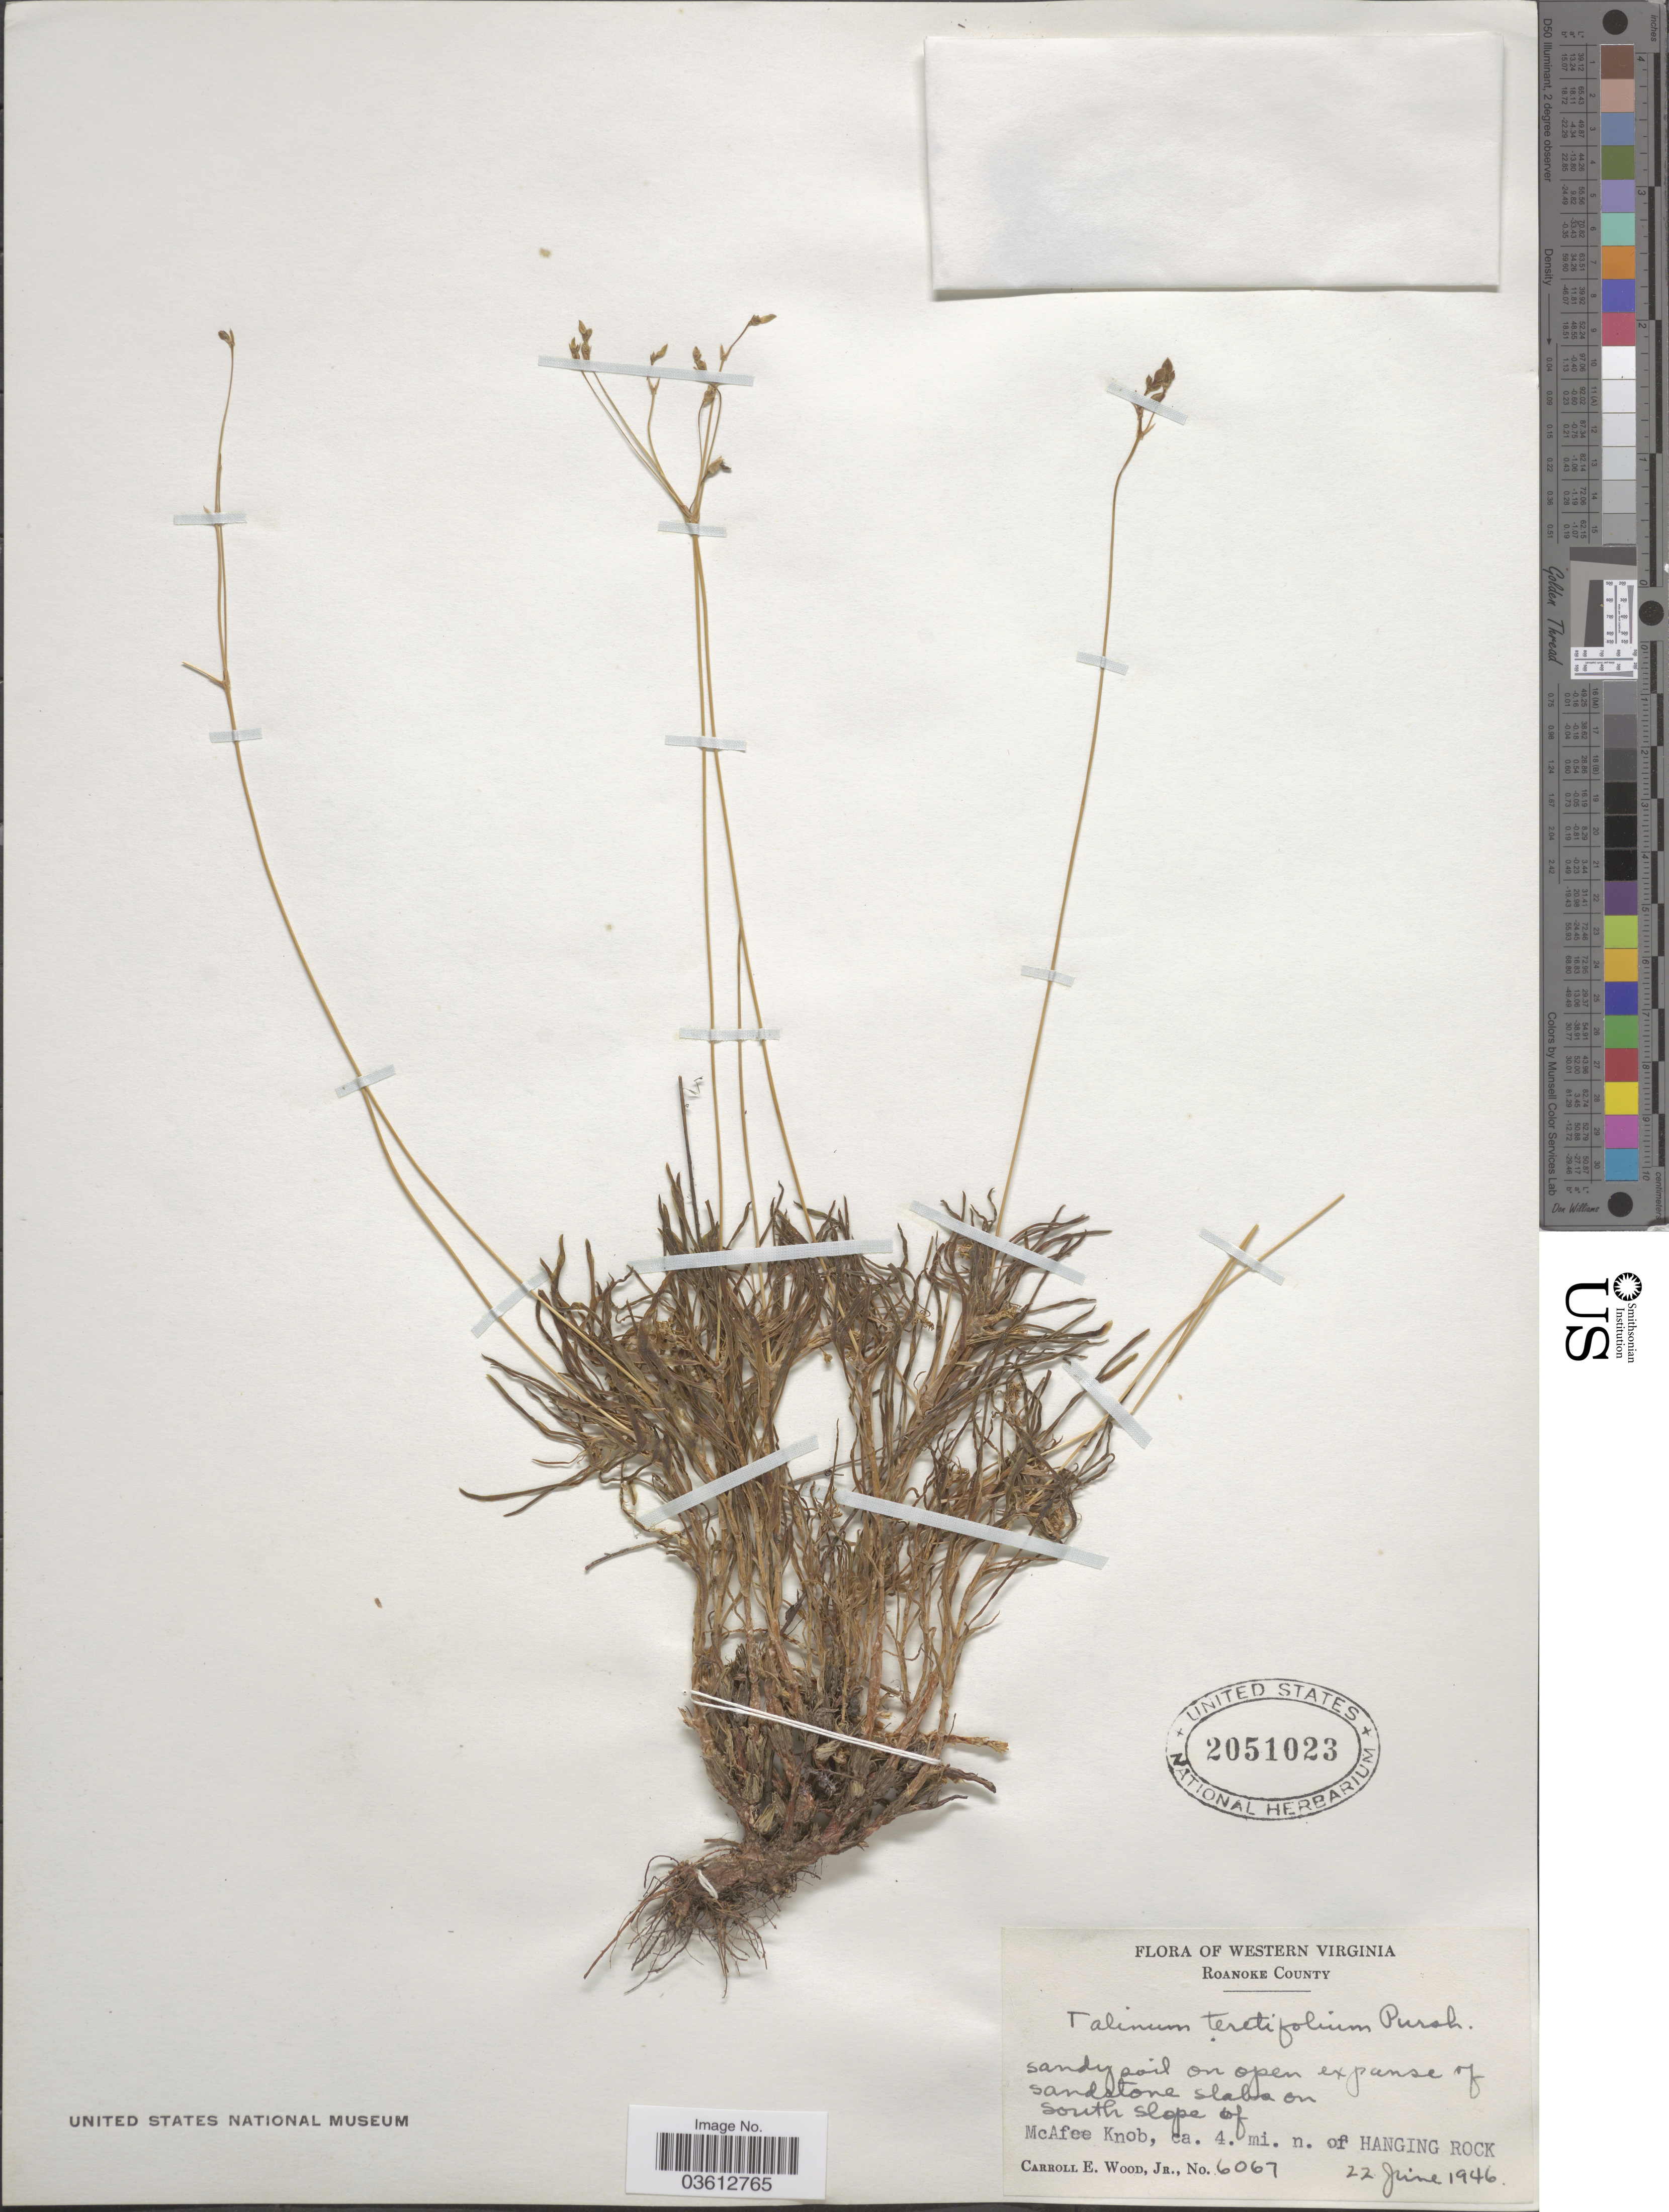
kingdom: Plantae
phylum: Tracheophyta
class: Magnoliopsida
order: Caryophyllales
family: Talinaceae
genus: Talinum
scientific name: Talinum teretifolium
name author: Pursh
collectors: C. E. Wood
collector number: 6067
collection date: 1946-06-22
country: United States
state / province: Virginia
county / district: Roanoke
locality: Western Virginia. Roanoke County. South slope of McAfee Knob, ca. 4. mi. n. of Hanging Rock.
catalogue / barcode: US 2051023